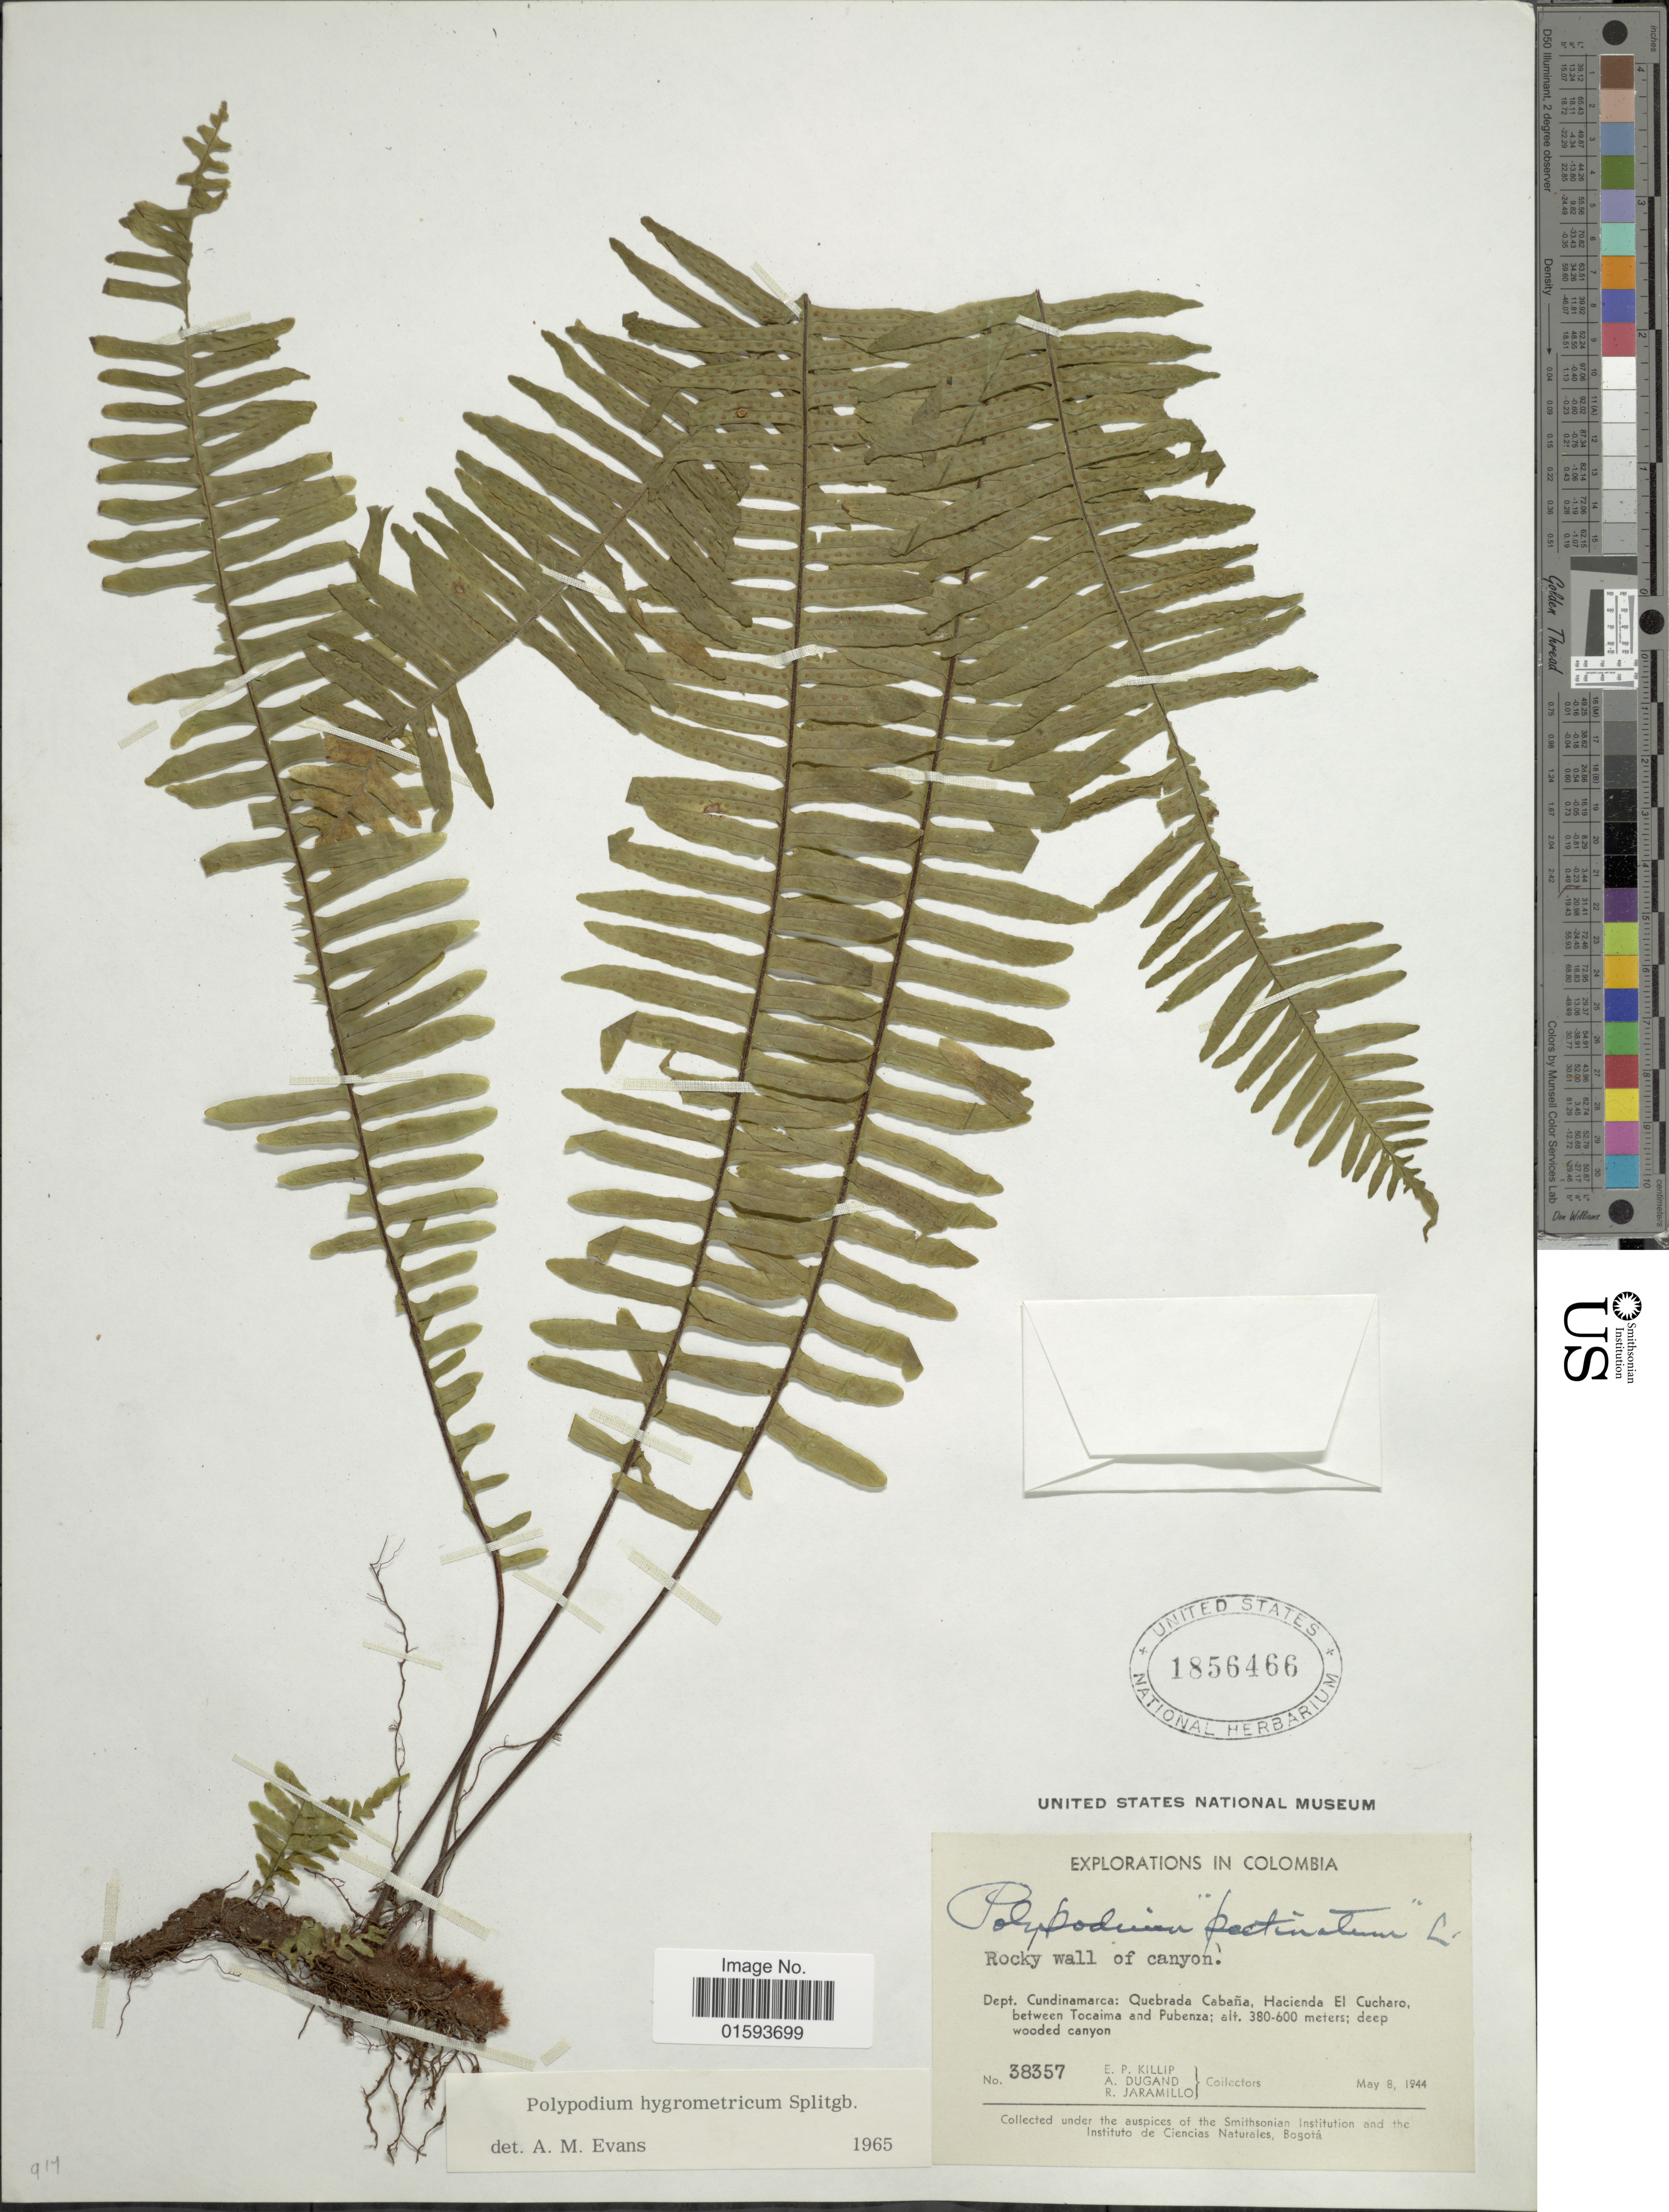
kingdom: Plantae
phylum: Tracheophyta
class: Polypodiopsida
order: Polypodiales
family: Polypodiaceae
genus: Pecluma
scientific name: Pecluma hygrometrica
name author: (Splitg.) M.G. Price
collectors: E. P. Killip, A. Dugand & R. Jaramillo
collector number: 38357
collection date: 1944-05-08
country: Colombia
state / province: Cundinamarca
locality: Dept. Cundinamarca: Quebrada Cabana, Haciendo El Cucharo, between Tocaima and Pubenza.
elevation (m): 380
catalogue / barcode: US 1856466